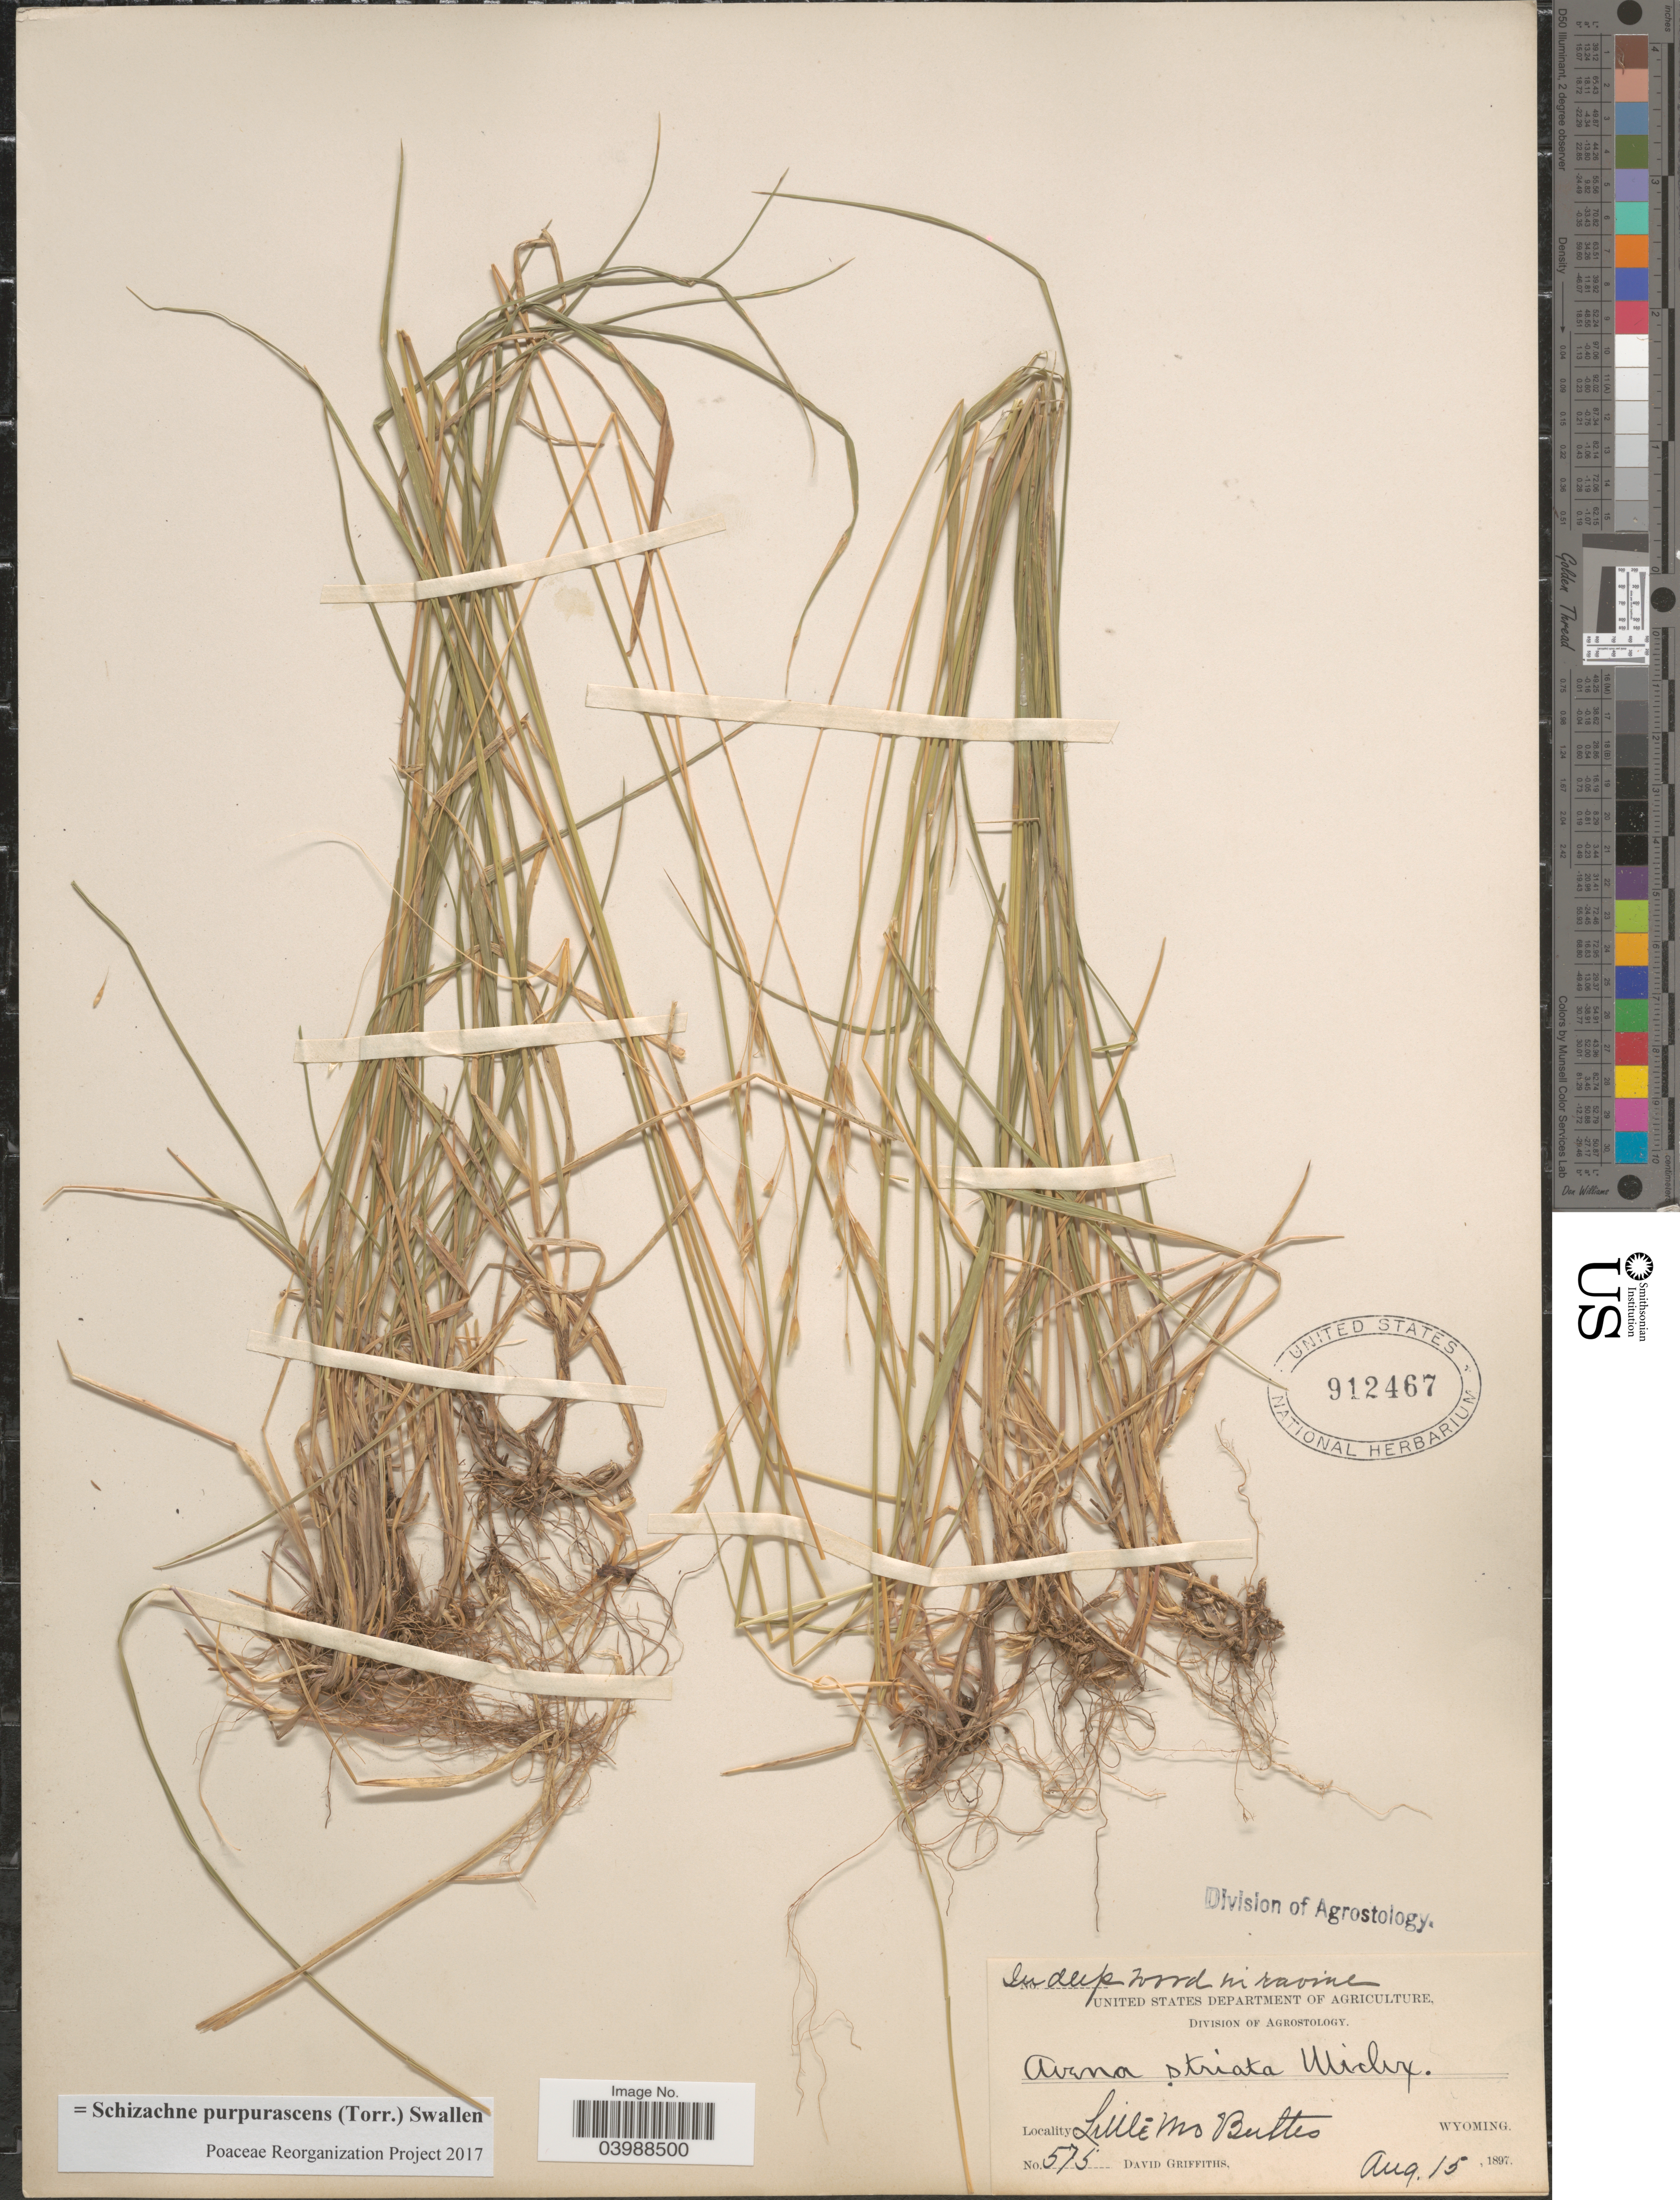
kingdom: Plantae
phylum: Tracheophyta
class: Liliopsida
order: Poales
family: Poaceae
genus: Schizachne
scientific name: Schizachne purpurascens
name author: (Torr.) Swallen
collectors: D. Griffiths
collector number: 575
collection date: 1897-08-15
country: United States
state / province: Wyoming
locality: Little Mo Buttes.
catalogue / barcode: US 912467